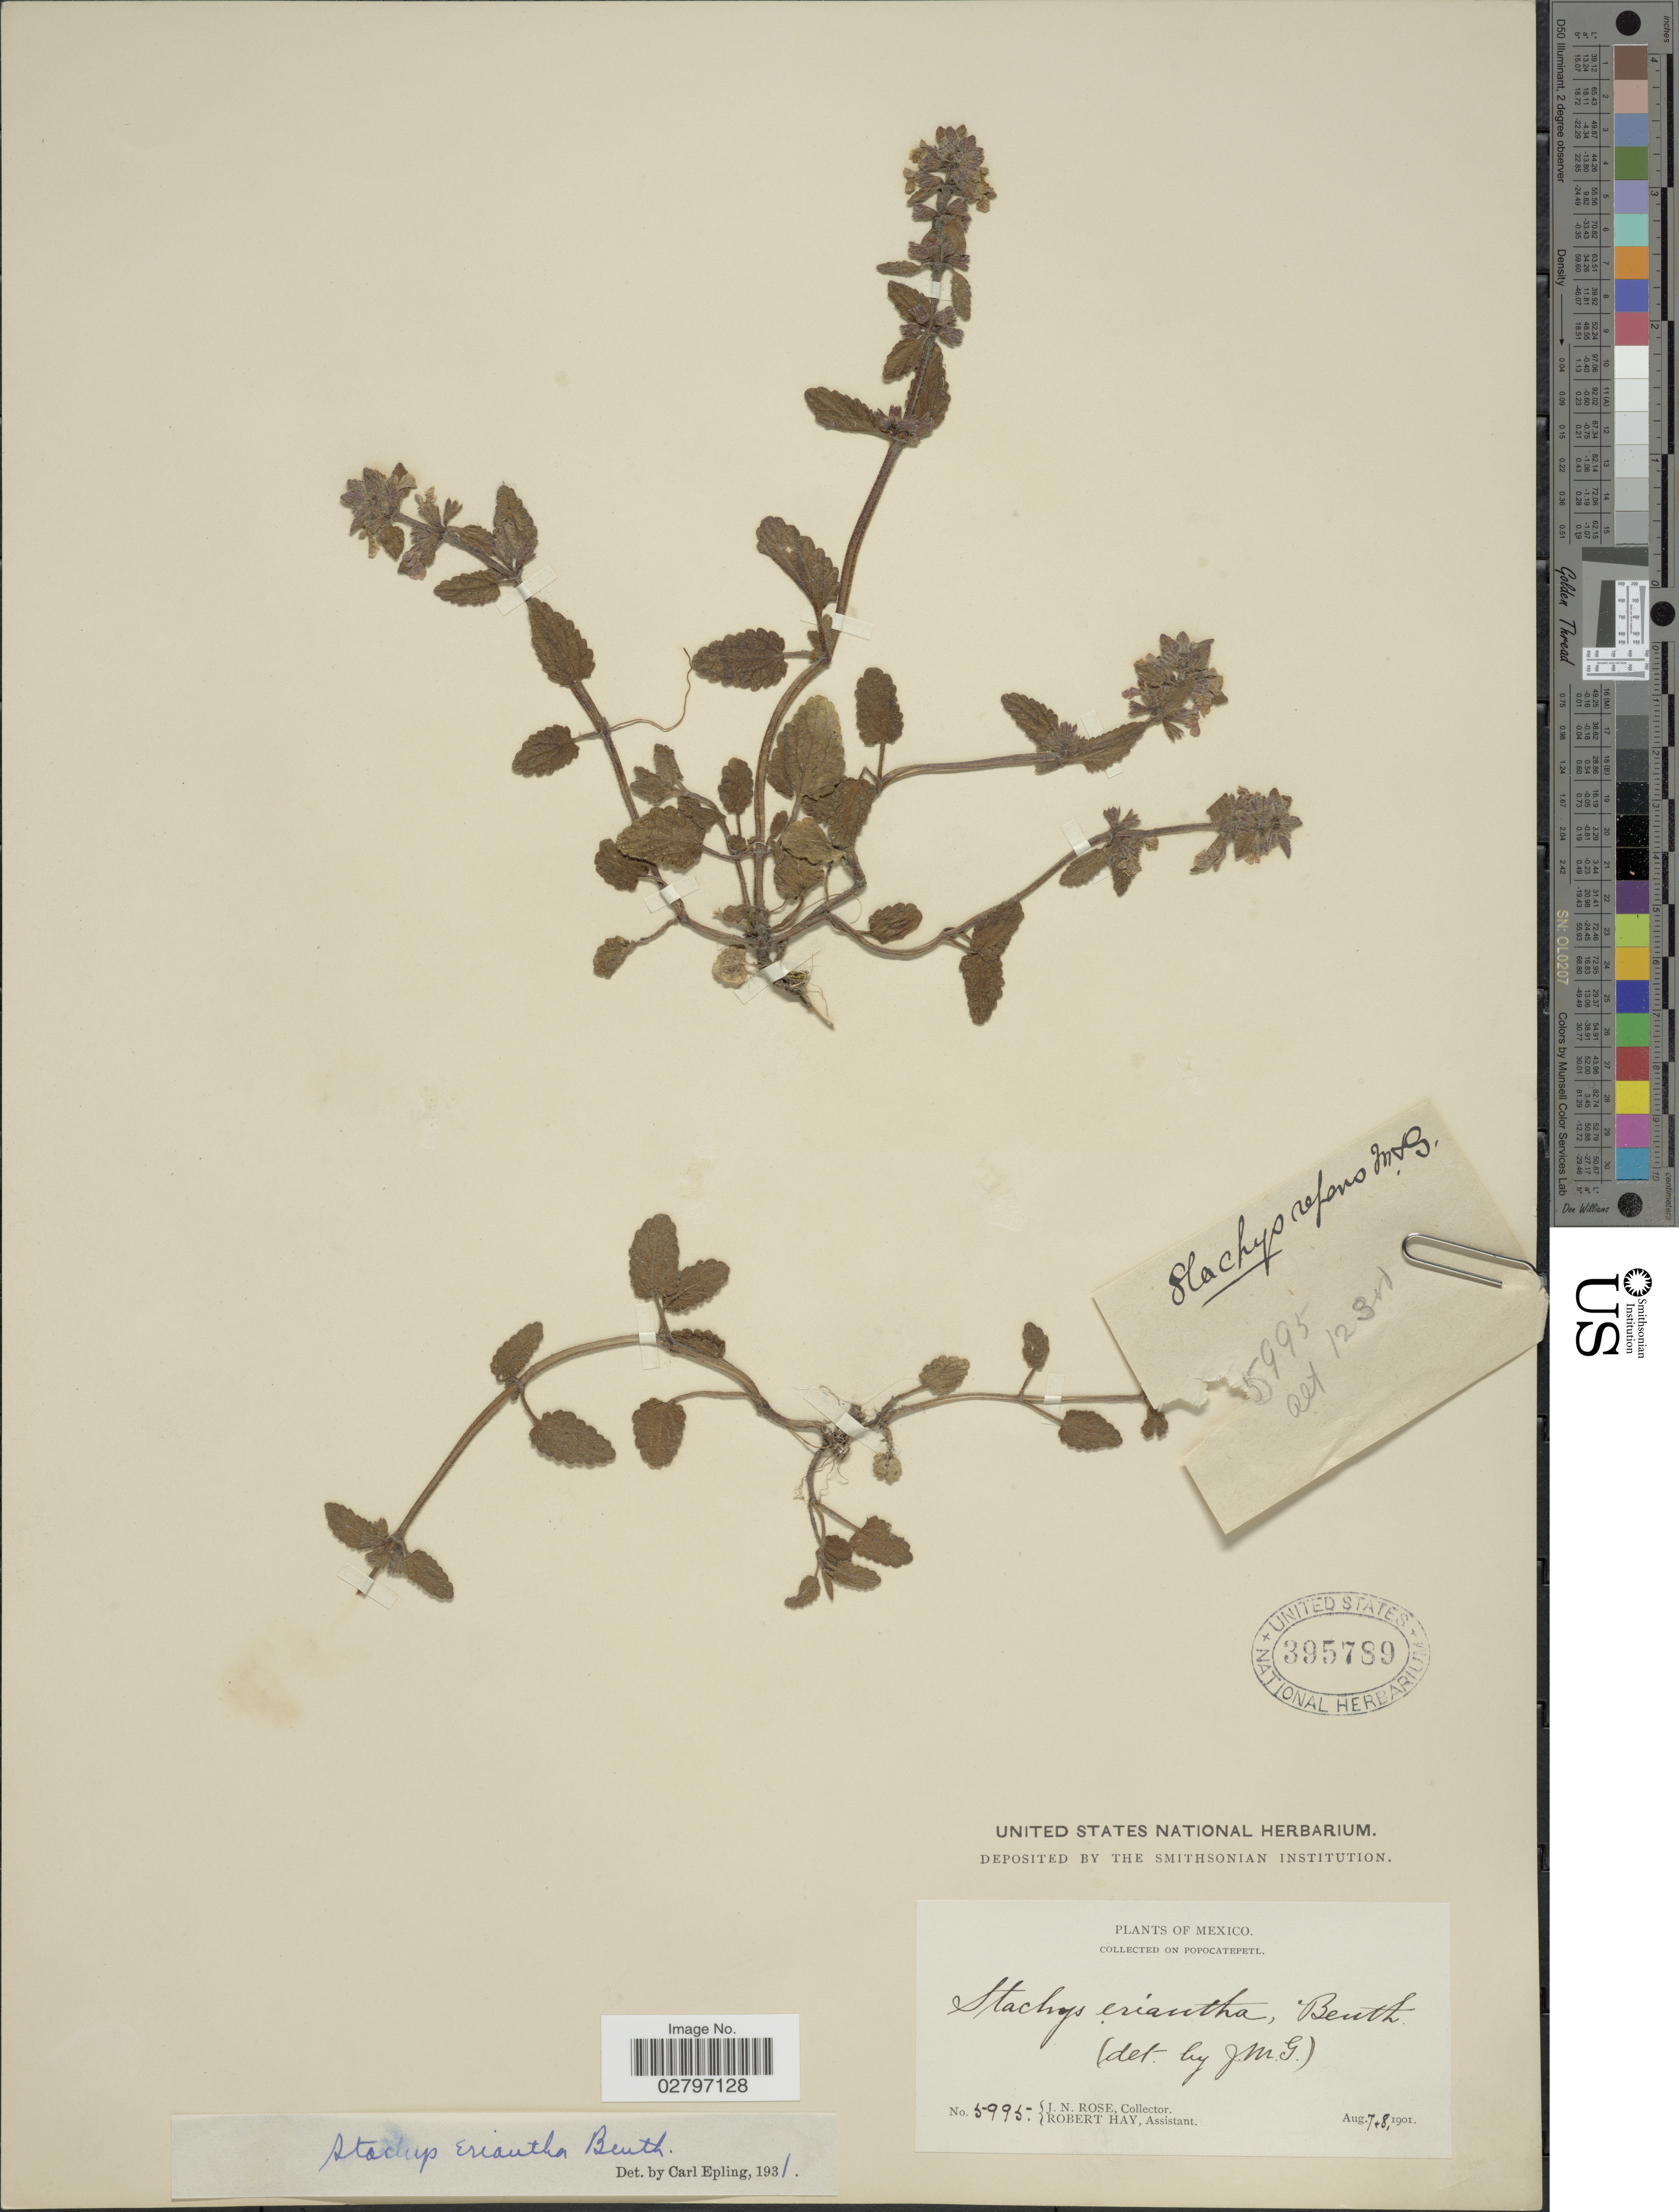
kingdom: Plantae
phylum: Tracheophyta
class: Magnoliopsida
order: Lamiales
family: Lamiaceae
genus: Stachys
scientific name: Stachys eriantha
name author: Benth.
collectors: J. N. Rose & R. Hay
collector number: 5995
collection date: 1901-08-07/1901-08-08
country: Mexico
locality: Popocatepetl.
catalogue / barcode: US 395789